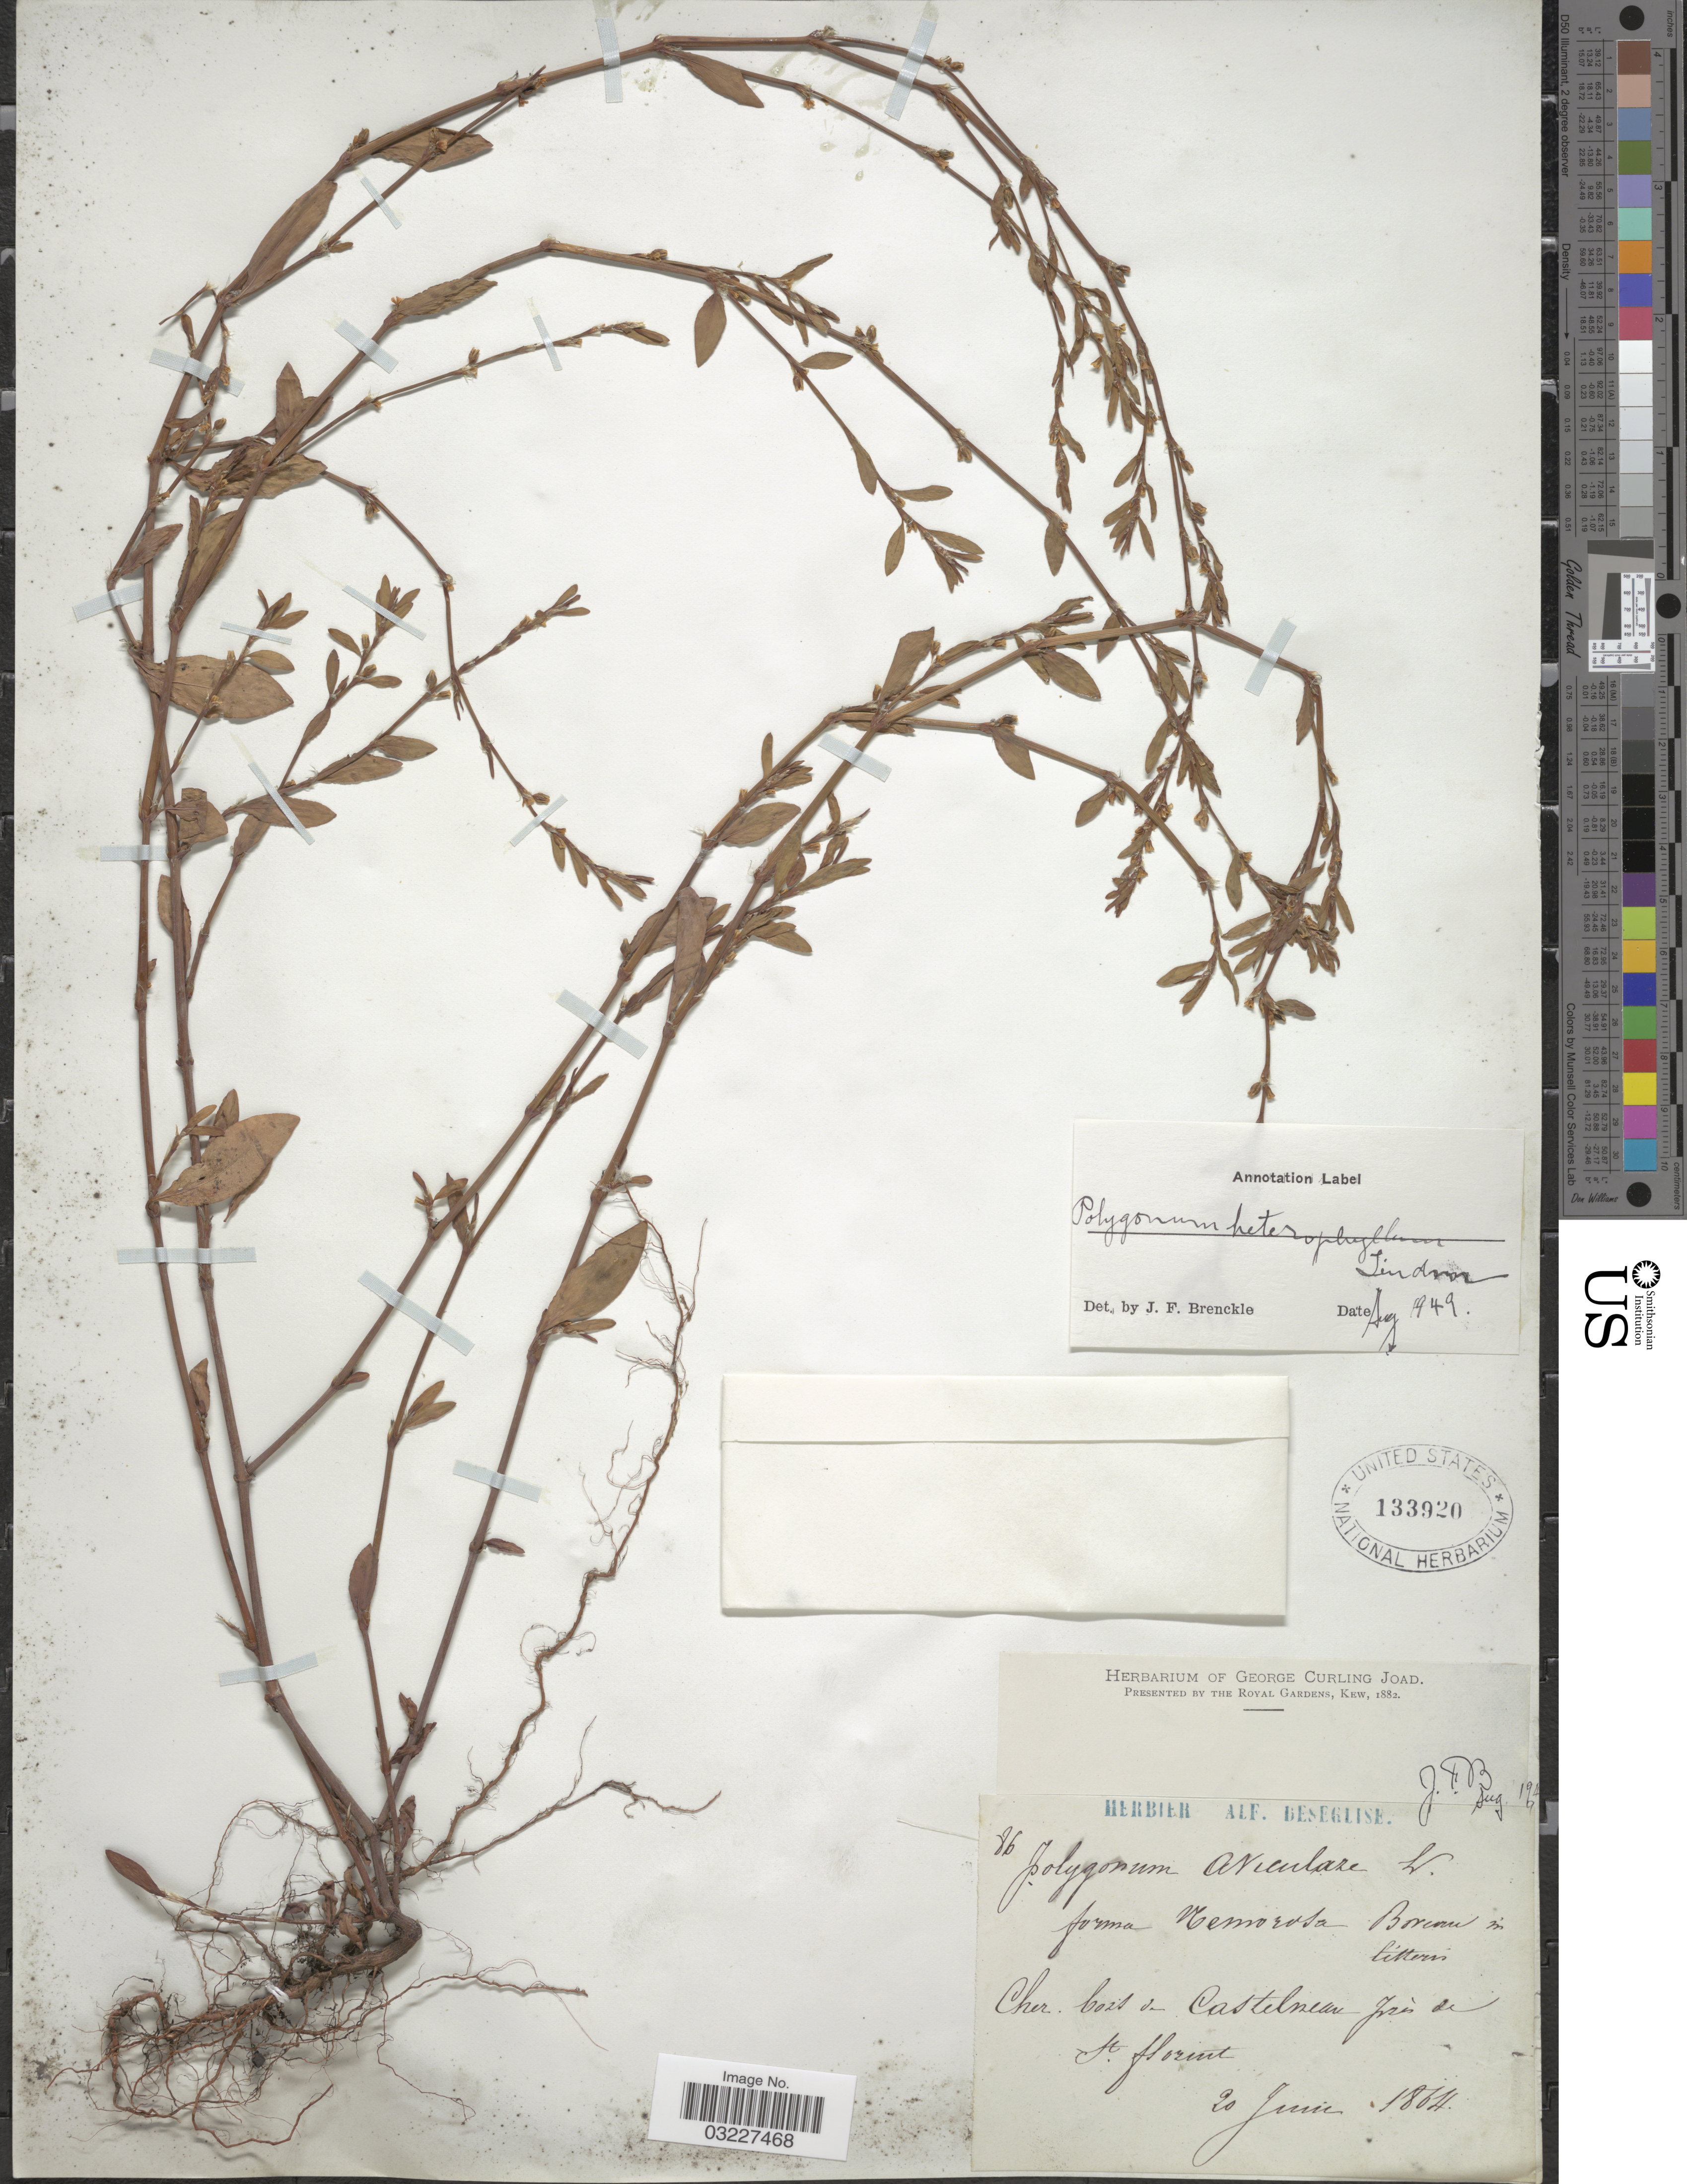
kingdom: Plantae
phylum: Tracheophyta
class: Magnoliopsida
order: Caryophyllales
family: Polygonaceae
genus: Polygonum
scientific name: Polygonum heterophyllum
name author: Lindm.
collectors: Ex herb. Alf. Beseglise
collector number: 86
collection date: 1864-06-20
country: France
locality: Cher. bois de Castelneau [interpreted] près de St. Florint.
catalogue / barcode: US 133920